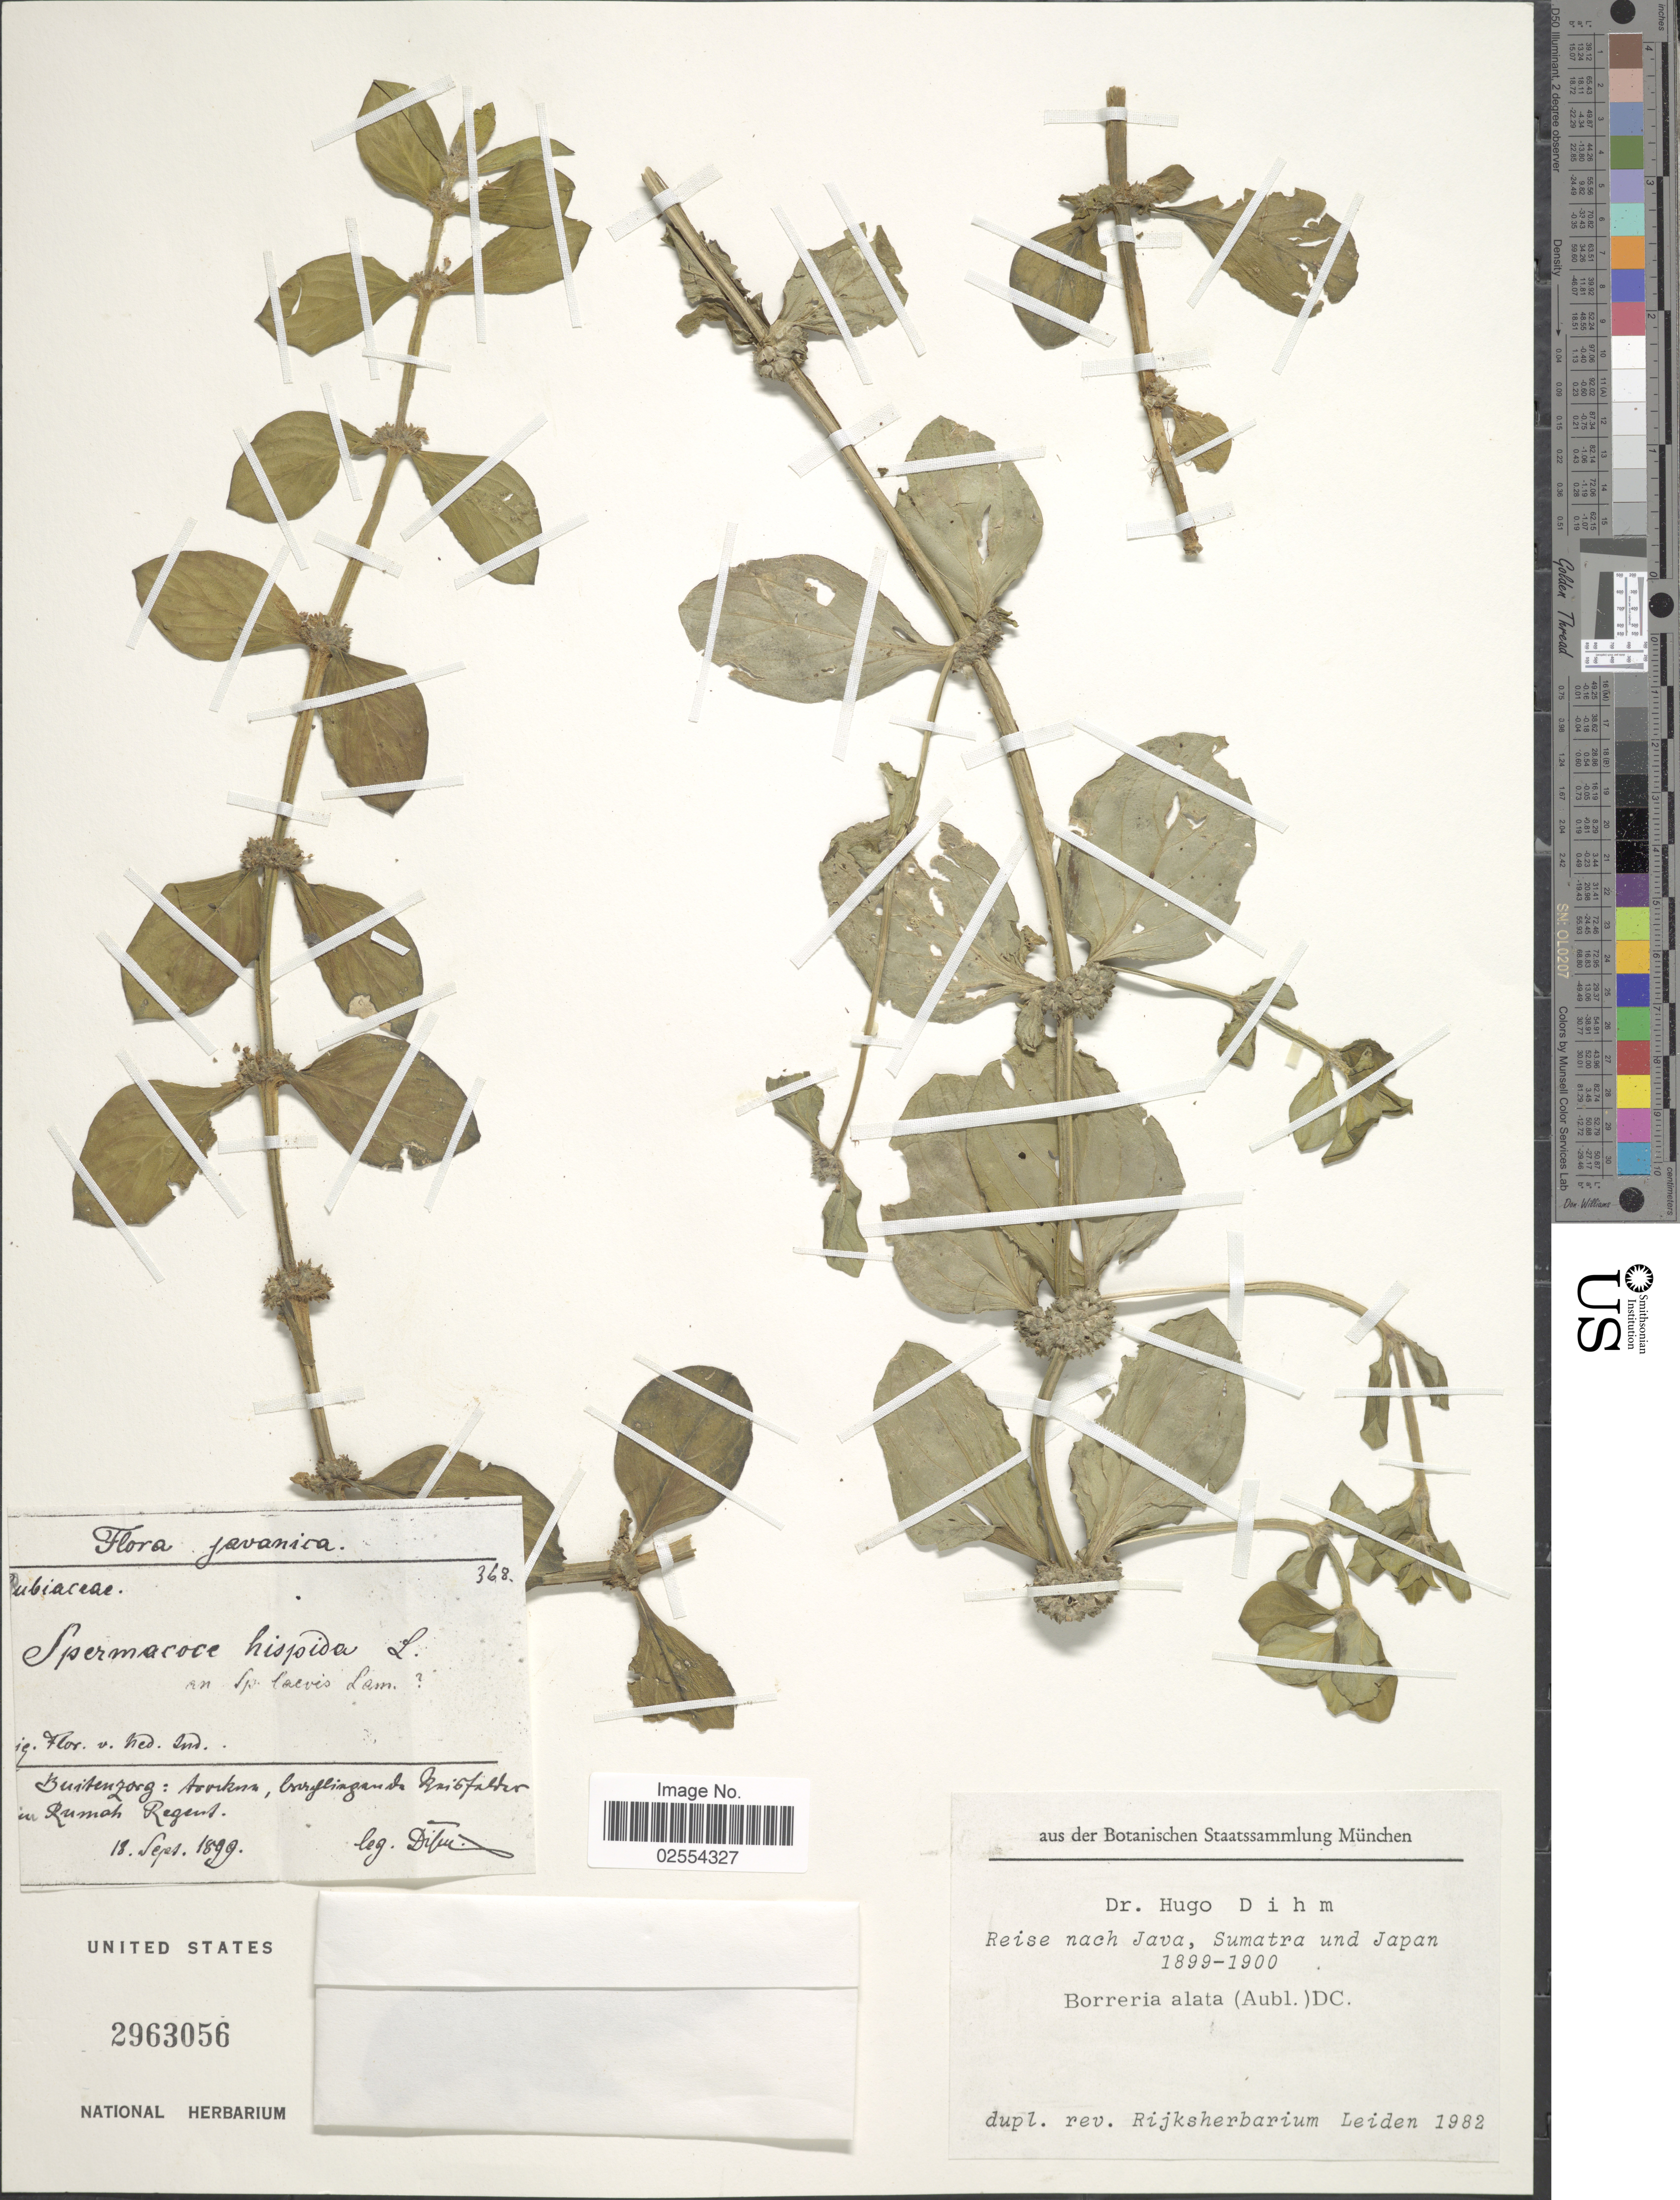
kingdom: Plantae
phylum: Tracheophyta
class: Magnoliopsida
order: Gentianales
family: Rubiaceae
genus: Spermacoce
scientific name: Spermacoce bartlingiana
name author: (DC.) Fosberg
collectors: H. Dihm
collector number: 368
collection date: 1899-09-13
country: Indonesia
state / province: Java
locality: Buitenzorg: [illegible text], im Ranch Regent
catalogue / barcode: US 2963056